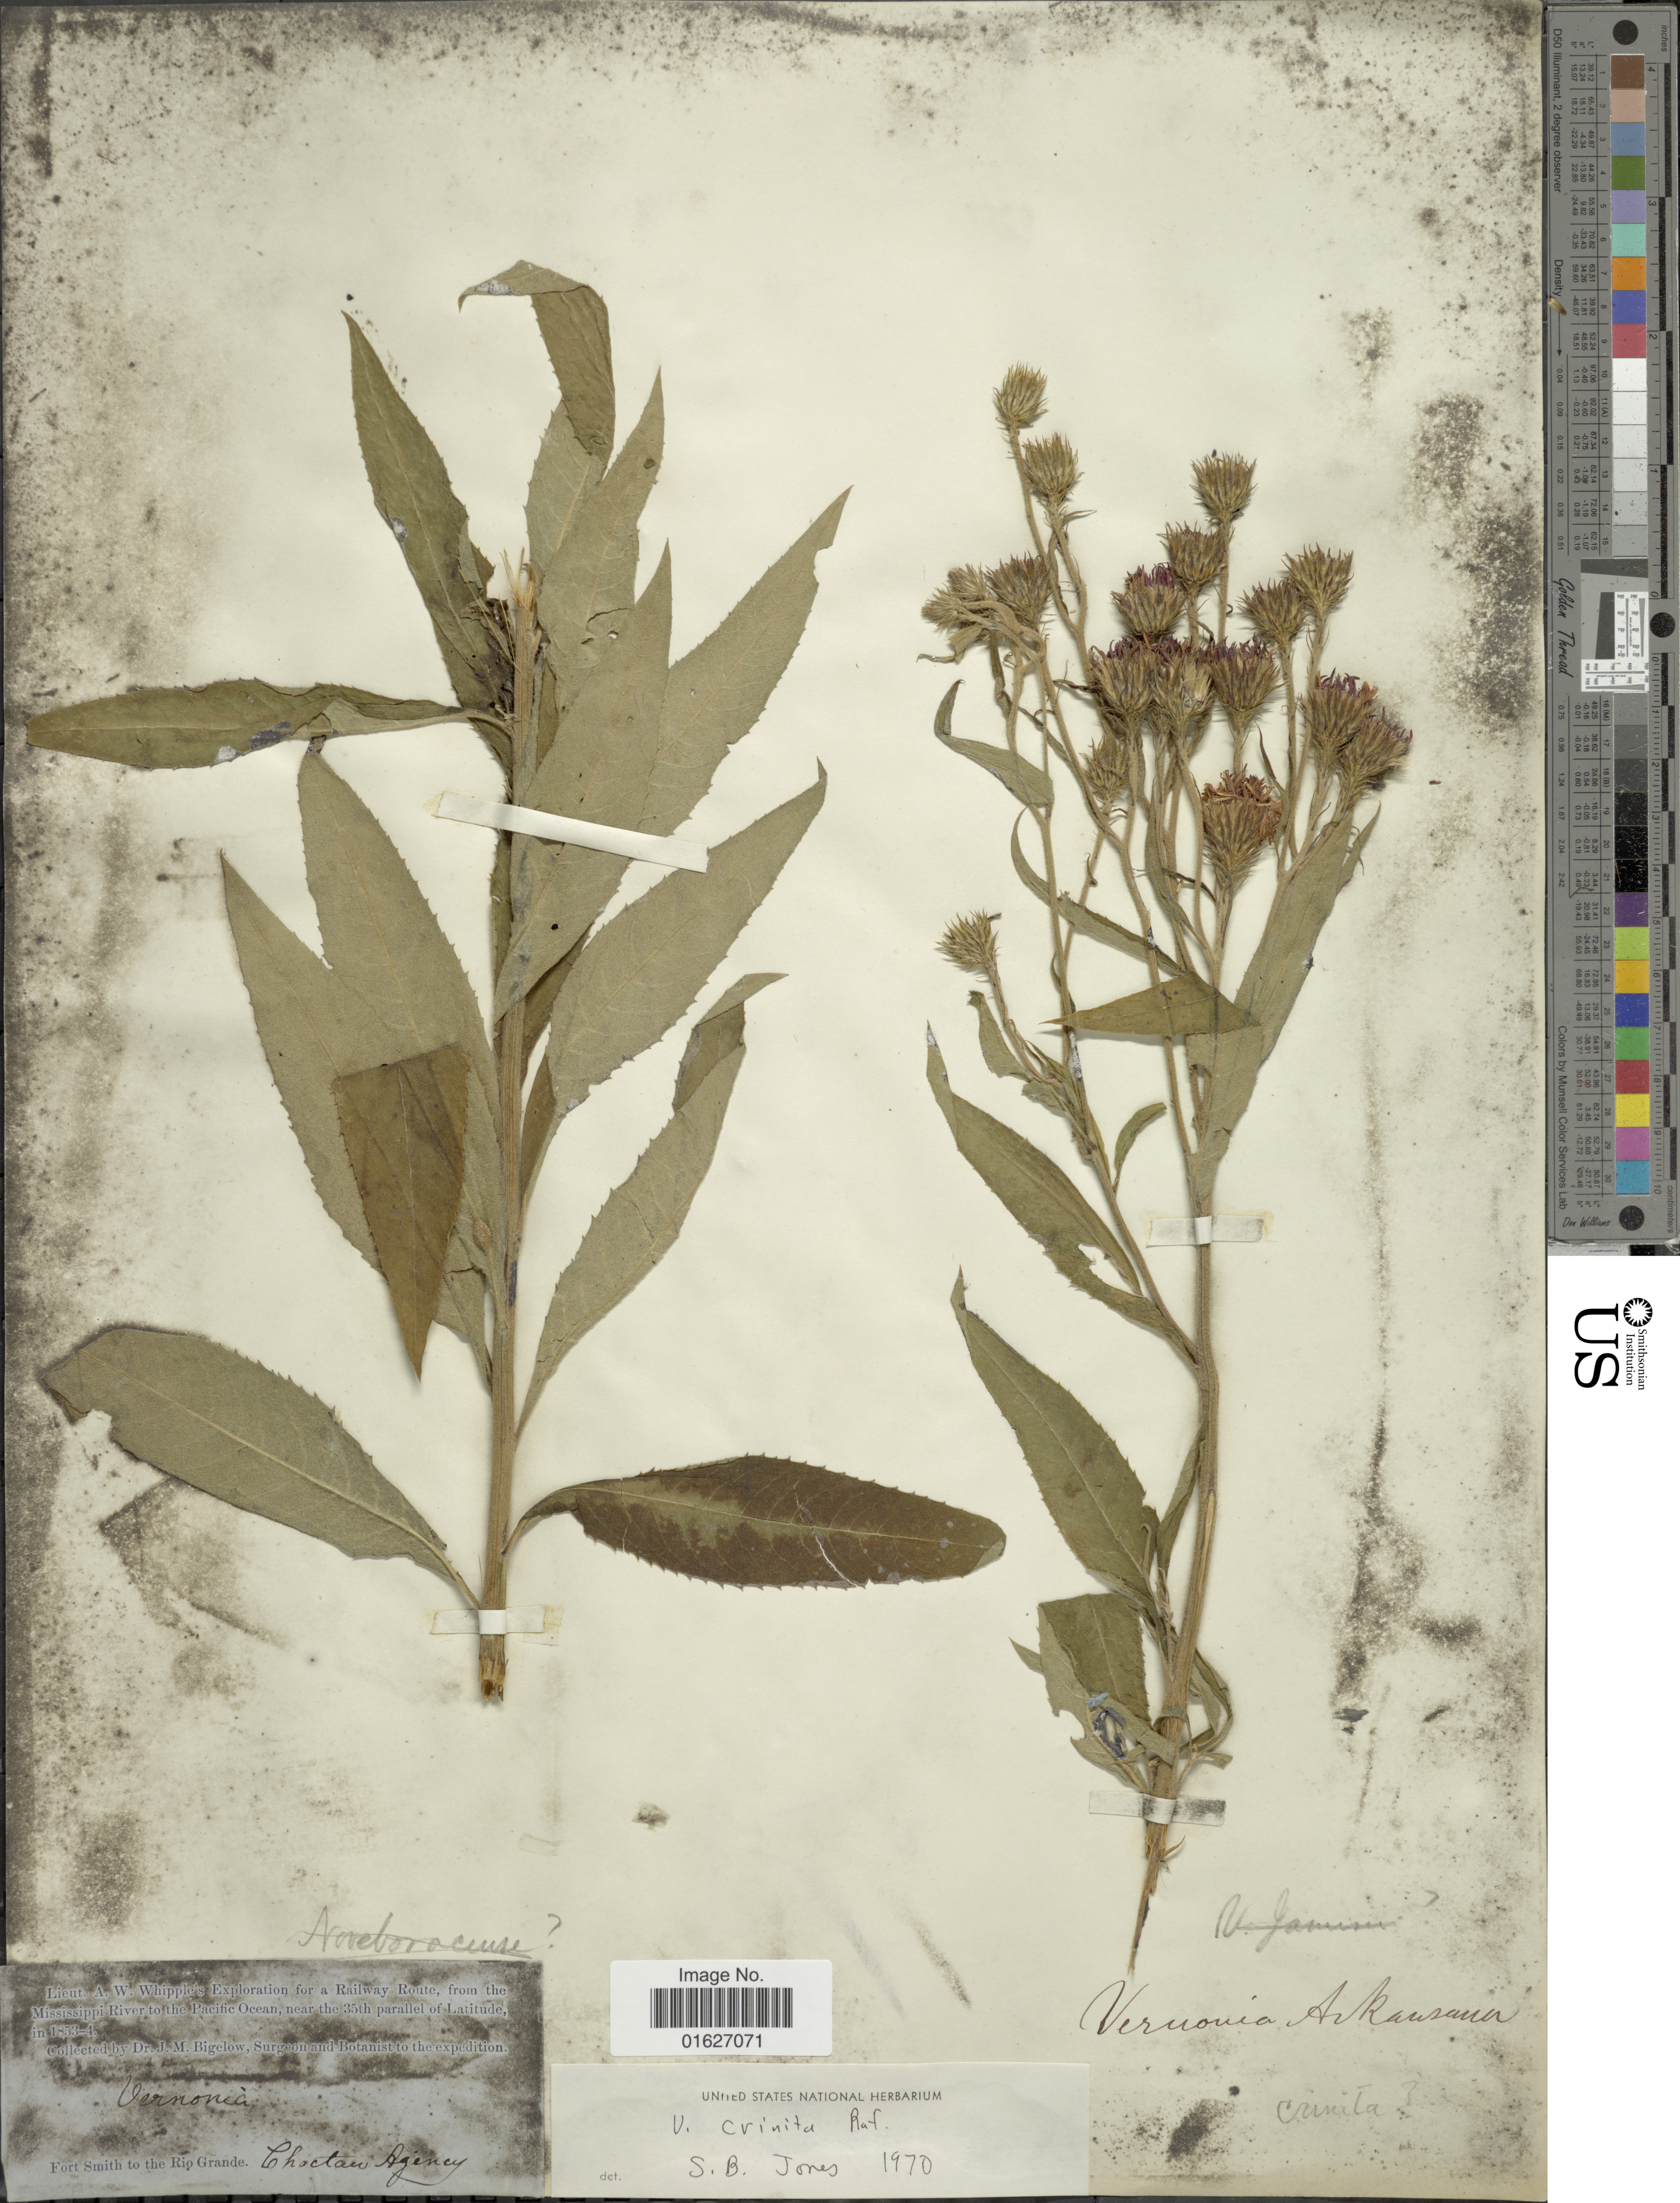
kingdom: Plantae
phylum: Tracheophyta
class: Magnoliopsida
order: Asterales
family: Asteraceae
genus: Vernonia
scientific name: Vernonia arkansana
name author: DC.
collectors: J. M. Bigelow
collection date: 1853/1854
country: United States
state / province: Oklahoma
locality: Railway Route, from the Mississippi River to the Pacific Ocean, near the 35th parallel of Latitude, Fort Smith to the Rio Grande, Choctaw Agency.